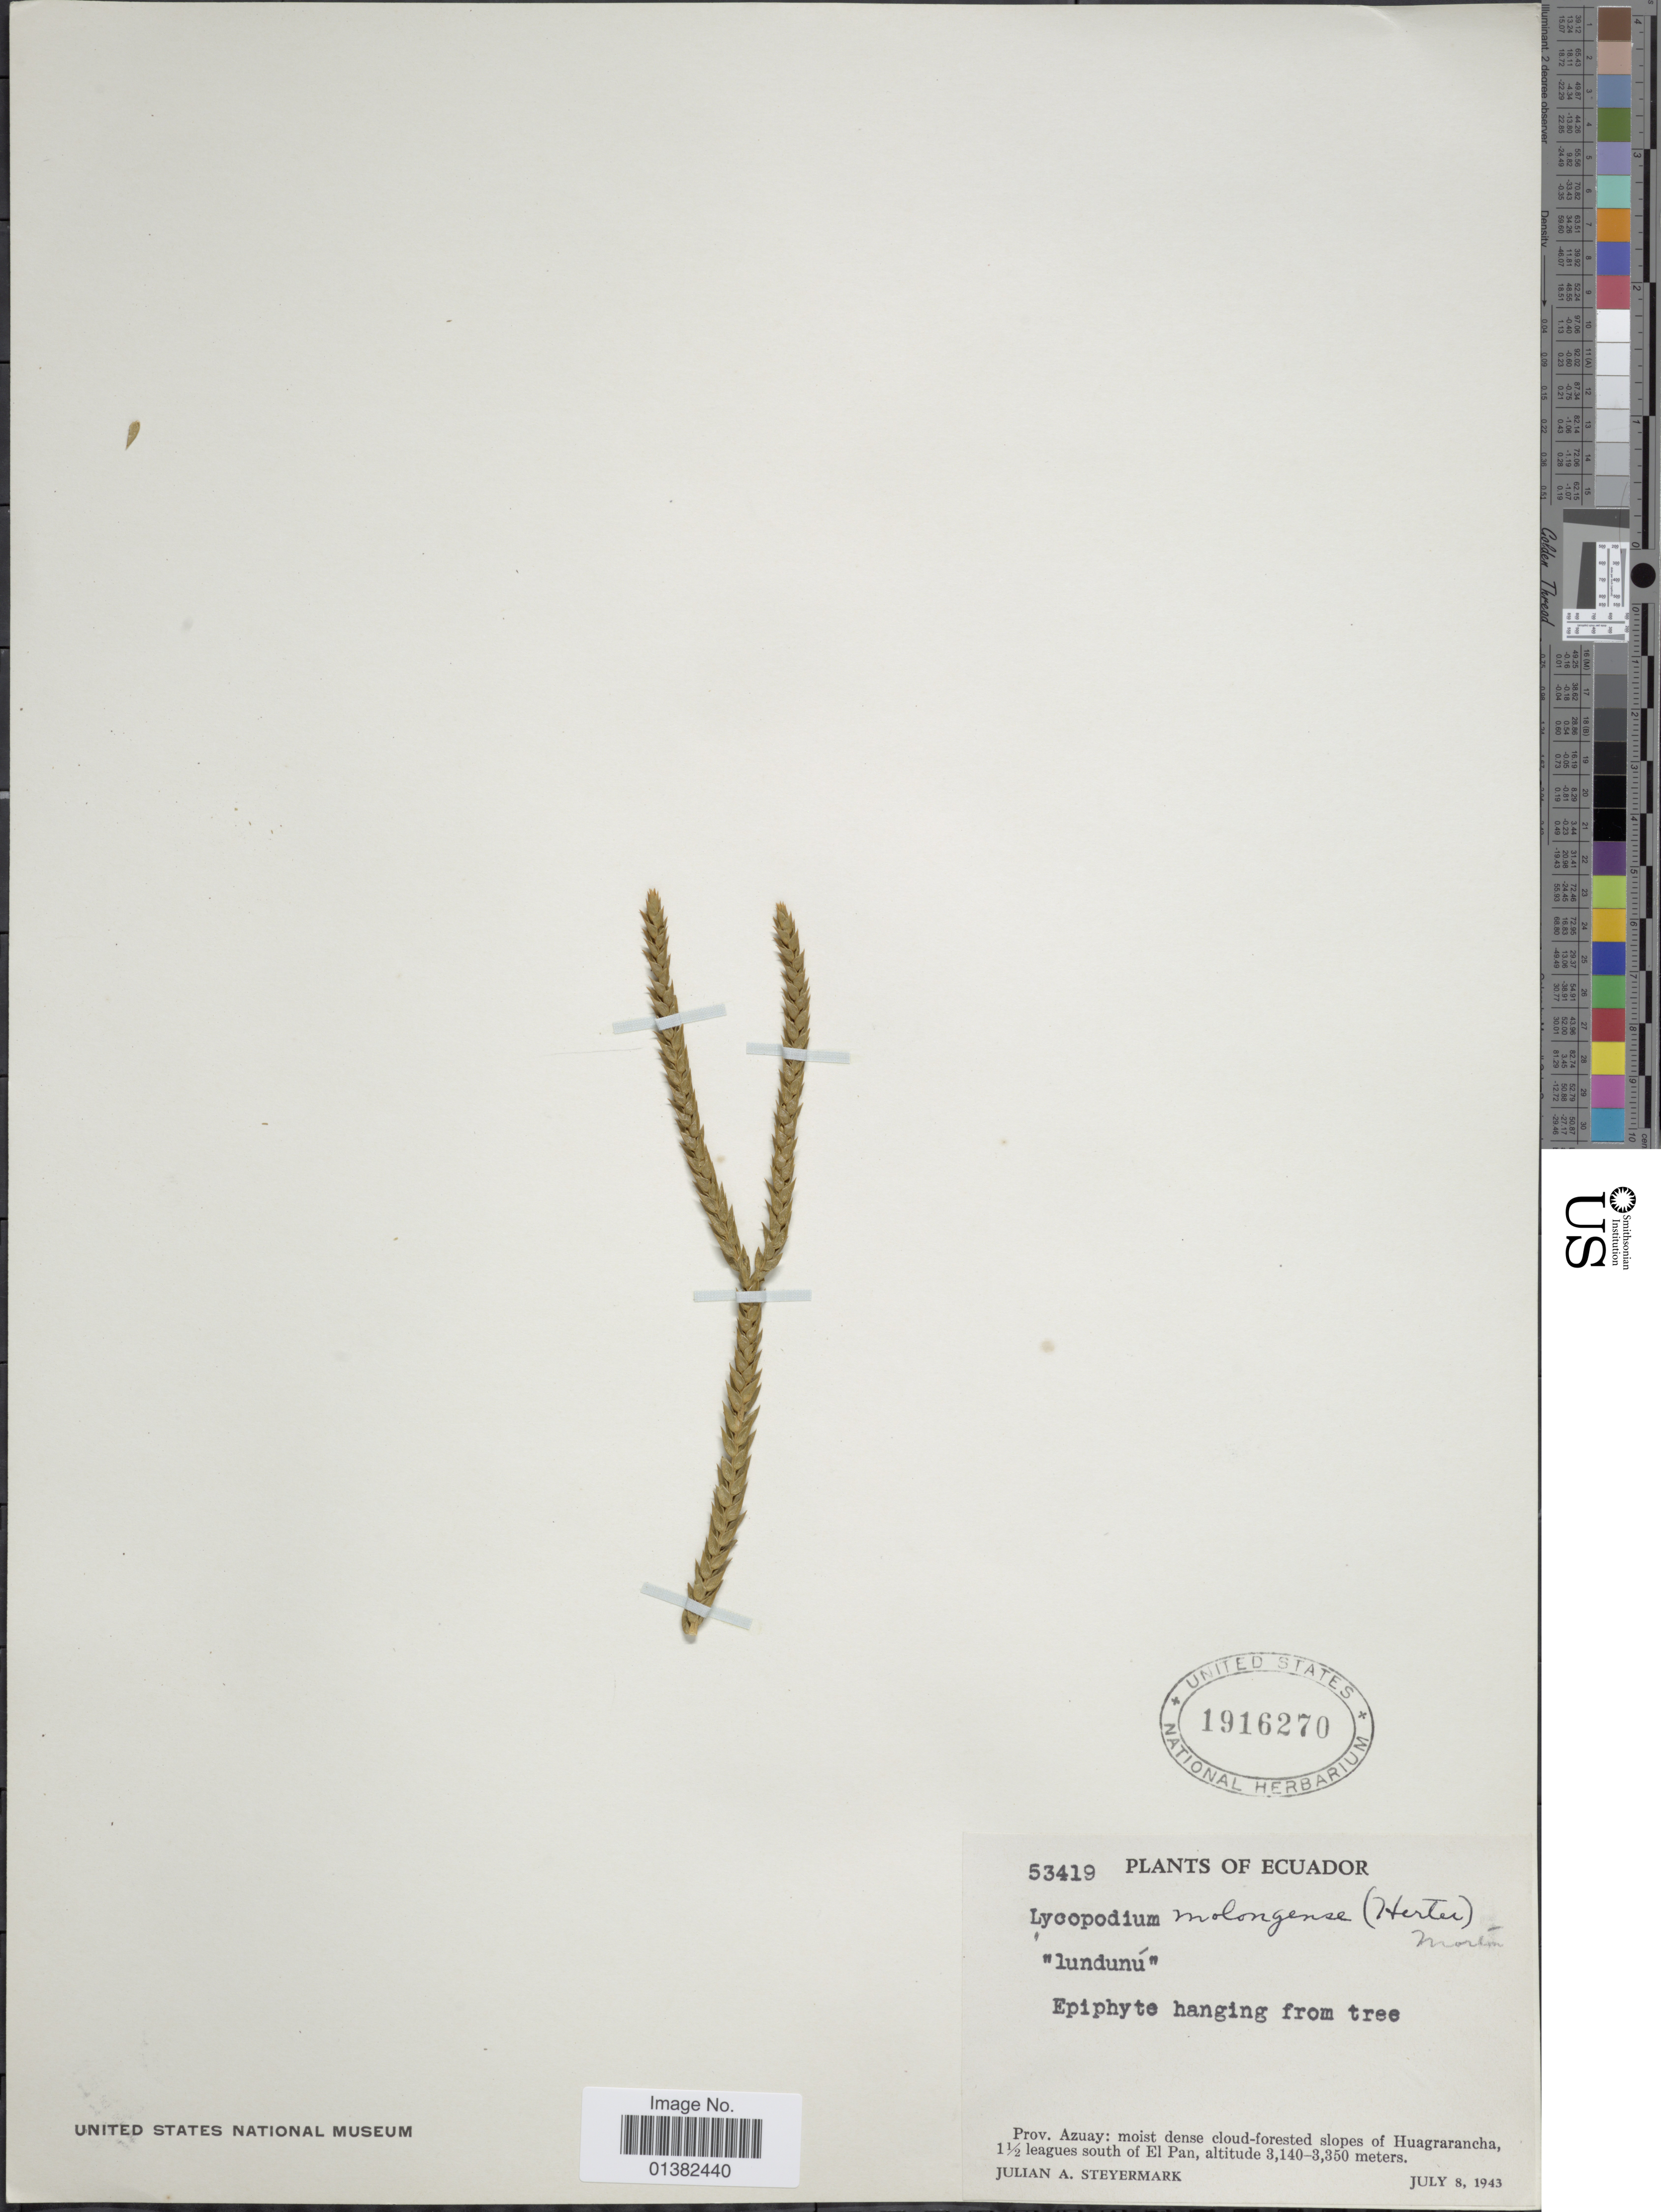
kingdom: Plantae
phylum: Tracheophyta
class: Lycopodiopsida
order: Lycopodiales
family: Lycopodiaceae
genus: Phlegmariurus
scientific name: Phlegmariurus echinatus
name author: (Spring) B. Øllg.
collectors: J. Steyermark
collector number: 53419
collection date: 1943-07-08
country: Ecuador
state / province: Azuay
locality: Moist dense cloud-forested slopes of Huagrarancha, 1½ leagues south of El Pan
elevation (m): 3140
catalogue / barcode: US 1916270